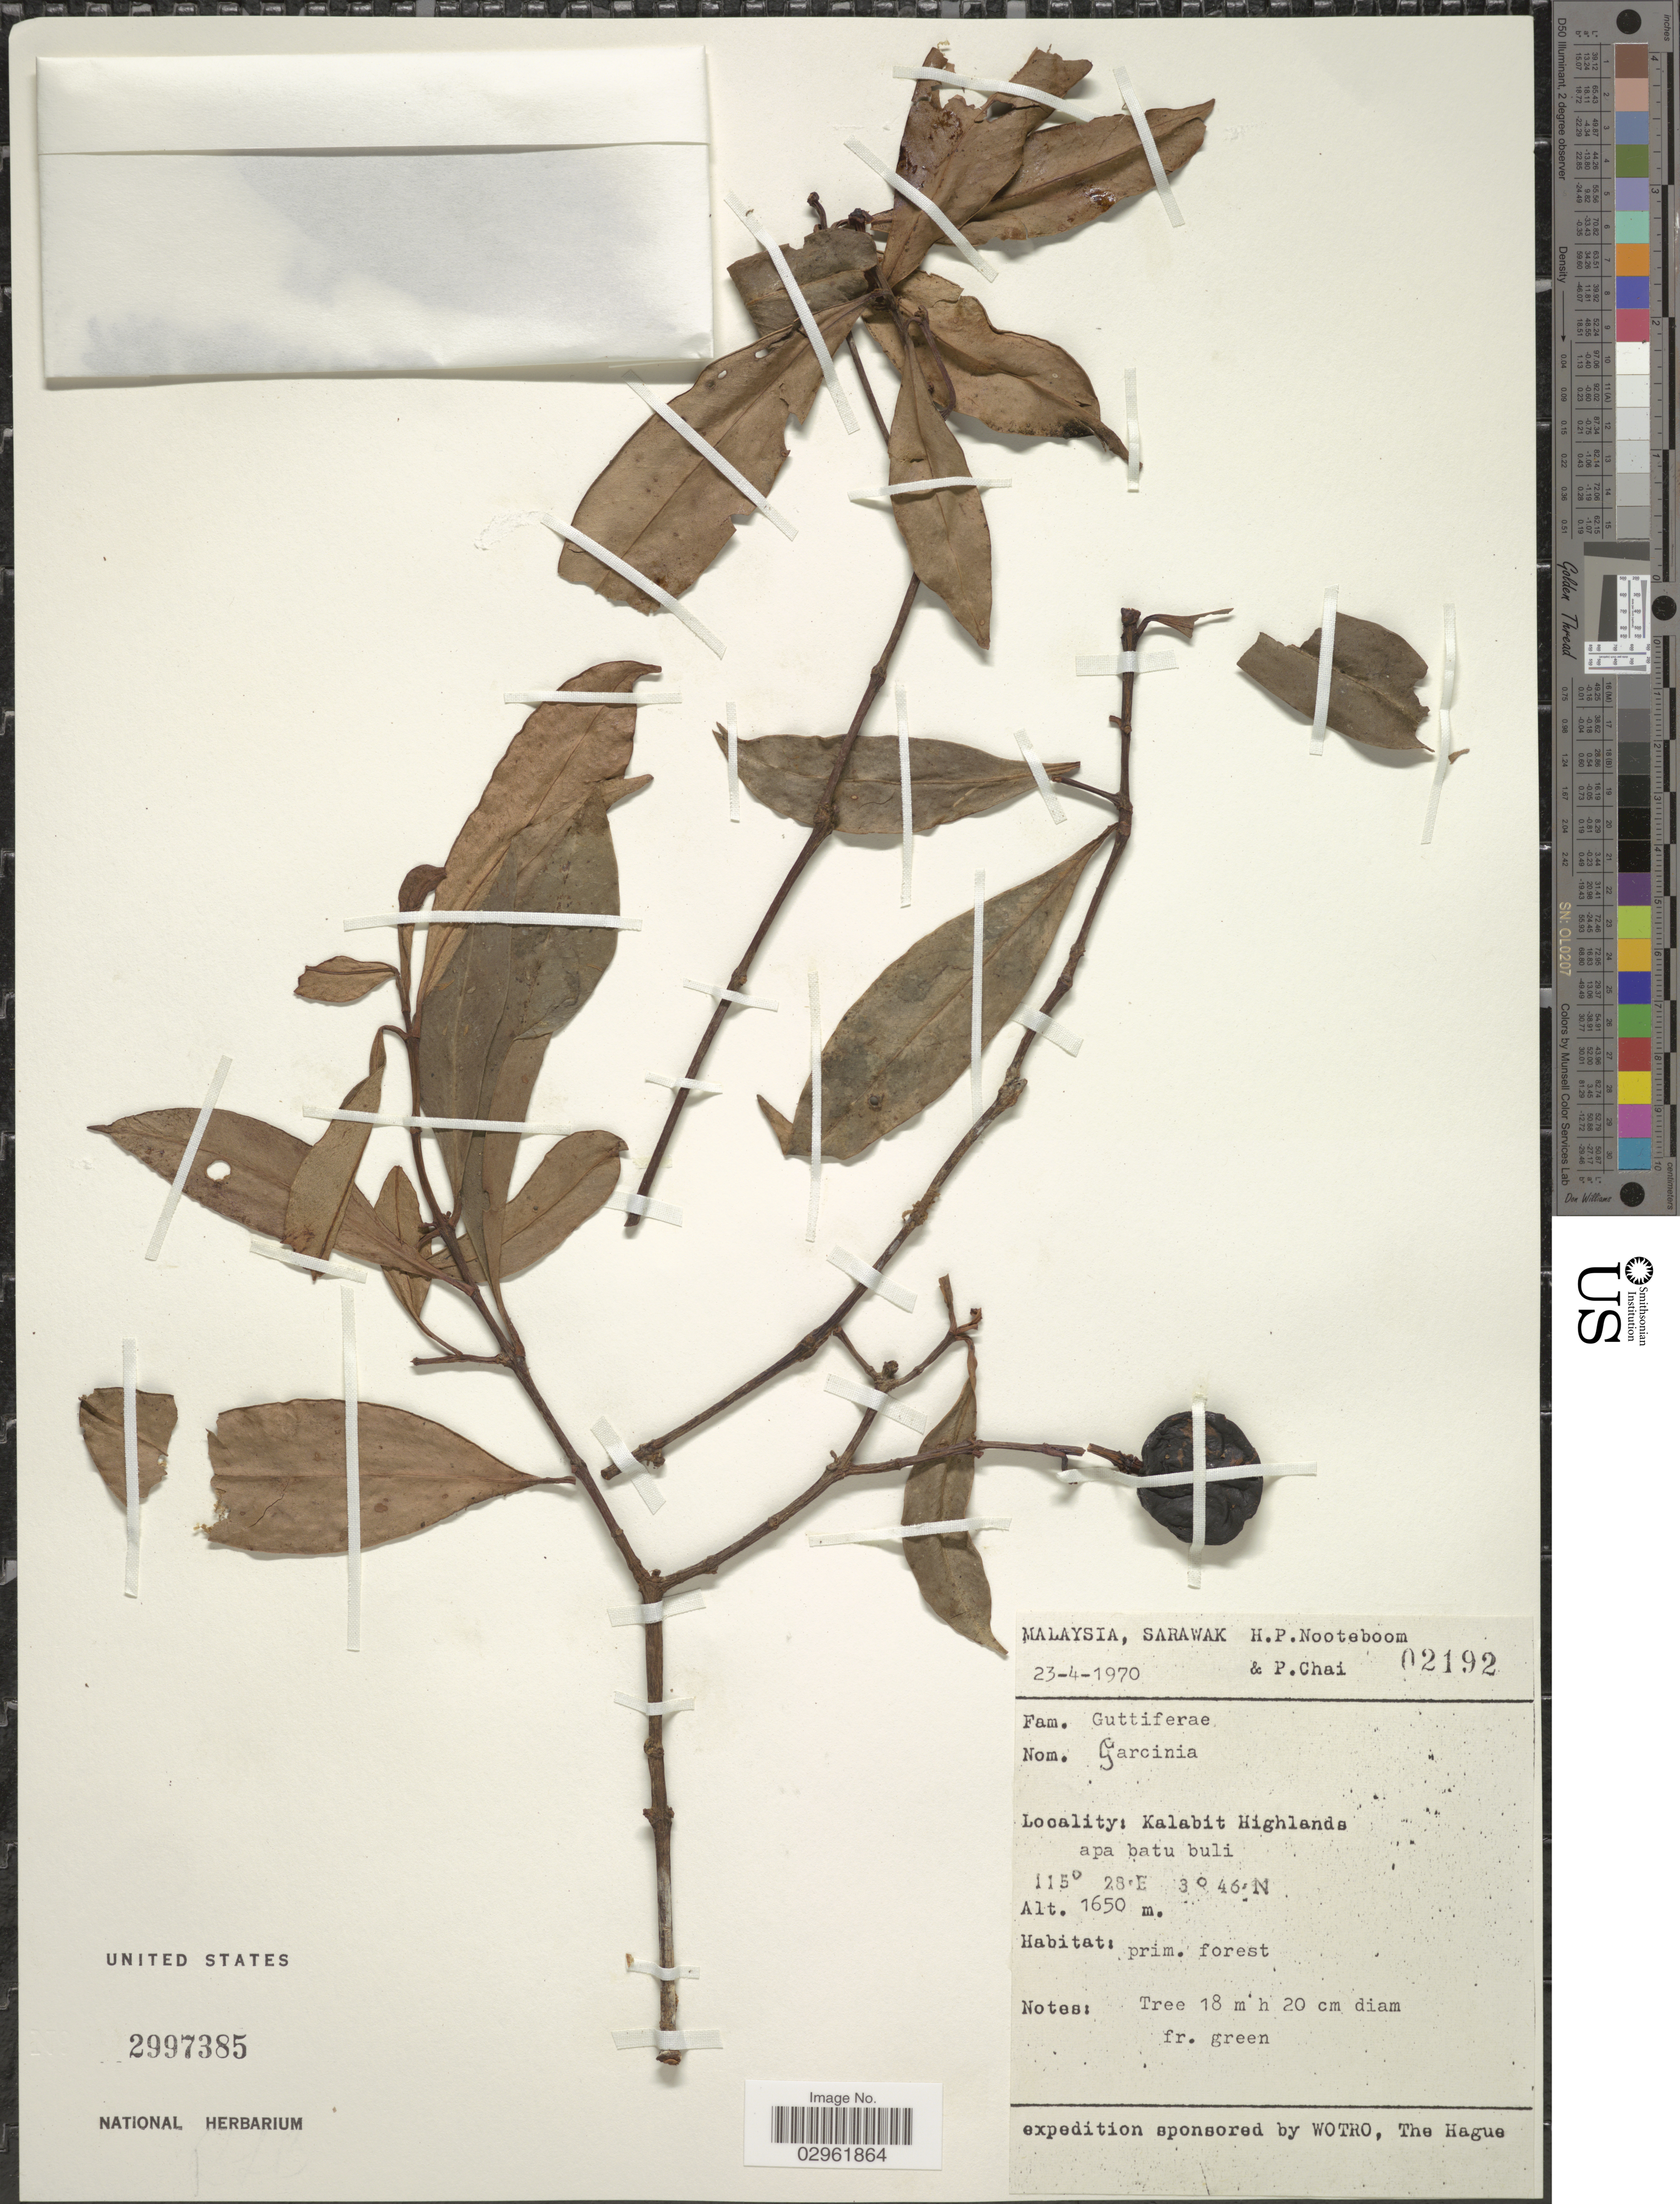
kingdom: Plantae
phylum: Tracheophyta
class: Magnoliopsida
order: Malpighiales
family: Clusiaceae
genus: Garcinia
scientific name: Garcinia sp.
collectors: H. P. Nooteboom & P. Chai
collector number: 02192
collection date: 1970-04-23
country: Malaysia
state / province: Sarawak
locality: Kalabit Highlands, apa batu buli.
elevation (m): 1650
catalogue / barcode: US 2997385